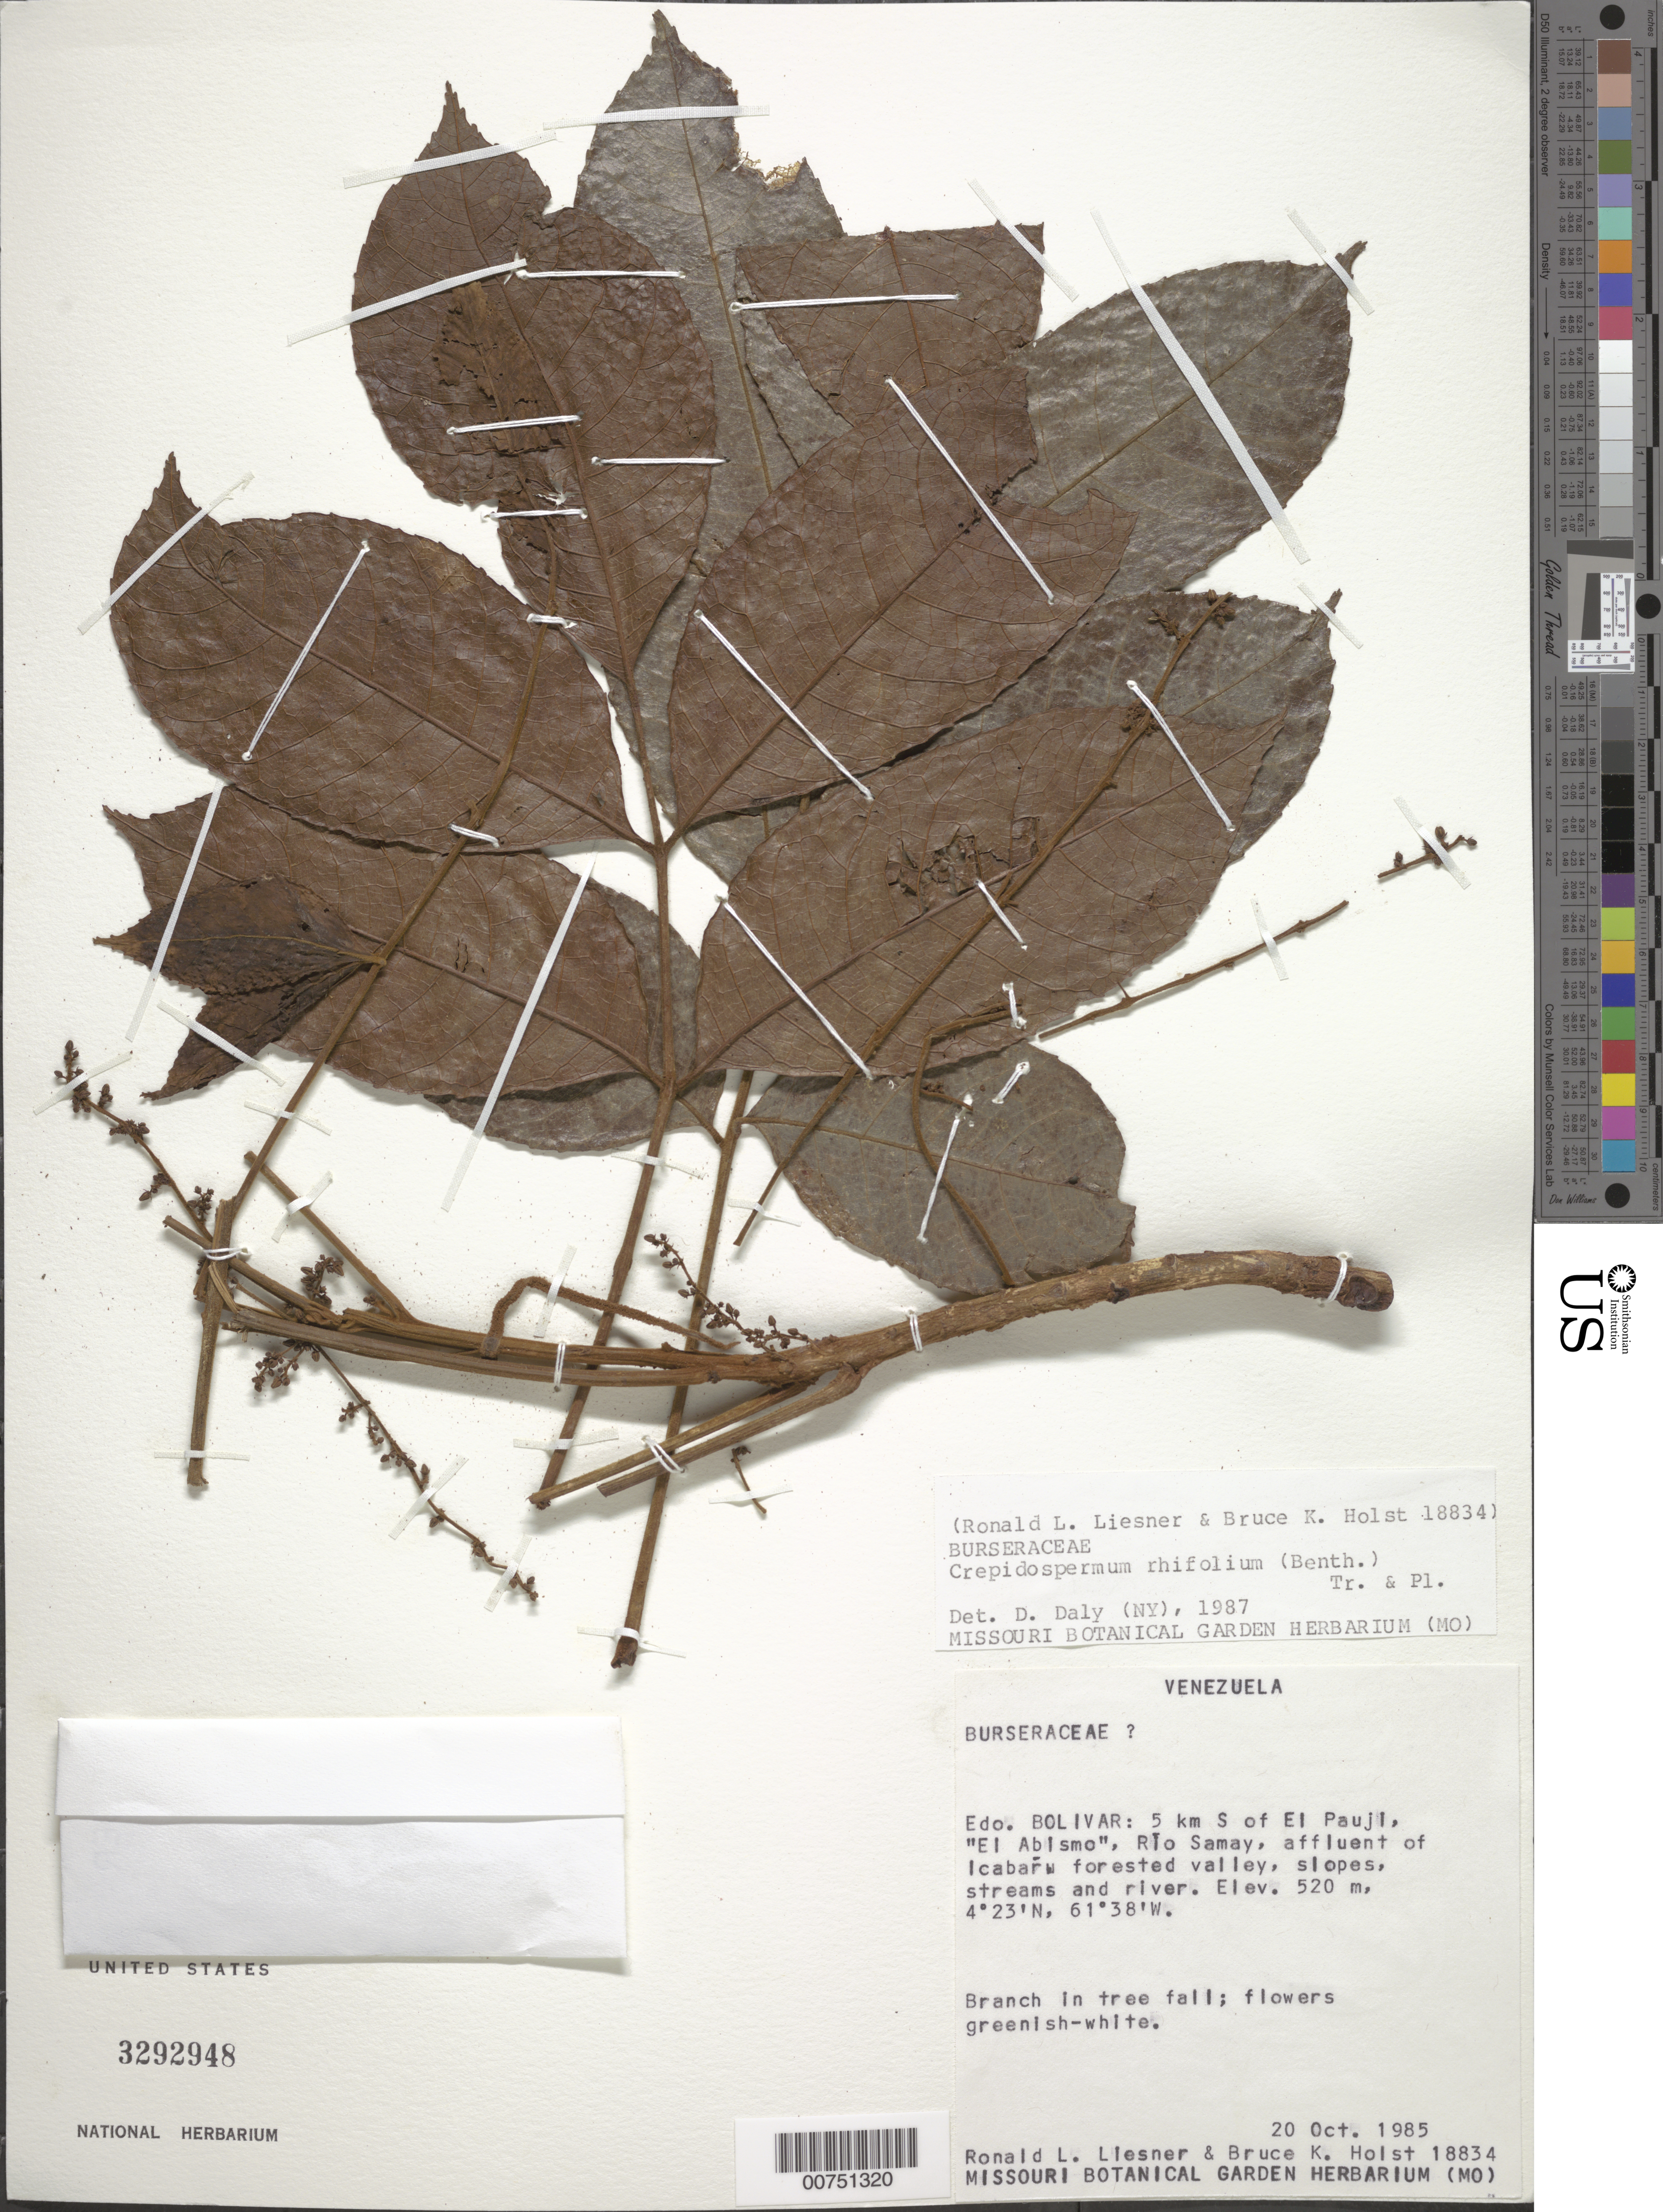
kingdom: Plantae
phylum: Tracheophyta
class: Magnoliopsida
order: Sapindales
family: Burseraceae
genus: Protium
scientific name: Protium rhoifolium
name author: (Benth.) Byng & Christenh.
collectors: R. L. Liesner & B. Holst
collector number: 18834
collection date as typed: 20-Oct-85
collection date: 1985-10-20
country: Venezuela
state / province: Bolívar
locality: El Pauji, 5 km S of, "El Abismo", Río Samay, affluent of Icabarú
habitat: Forested valley, slopes, streams and river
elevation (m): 520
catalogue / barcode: US 3292948